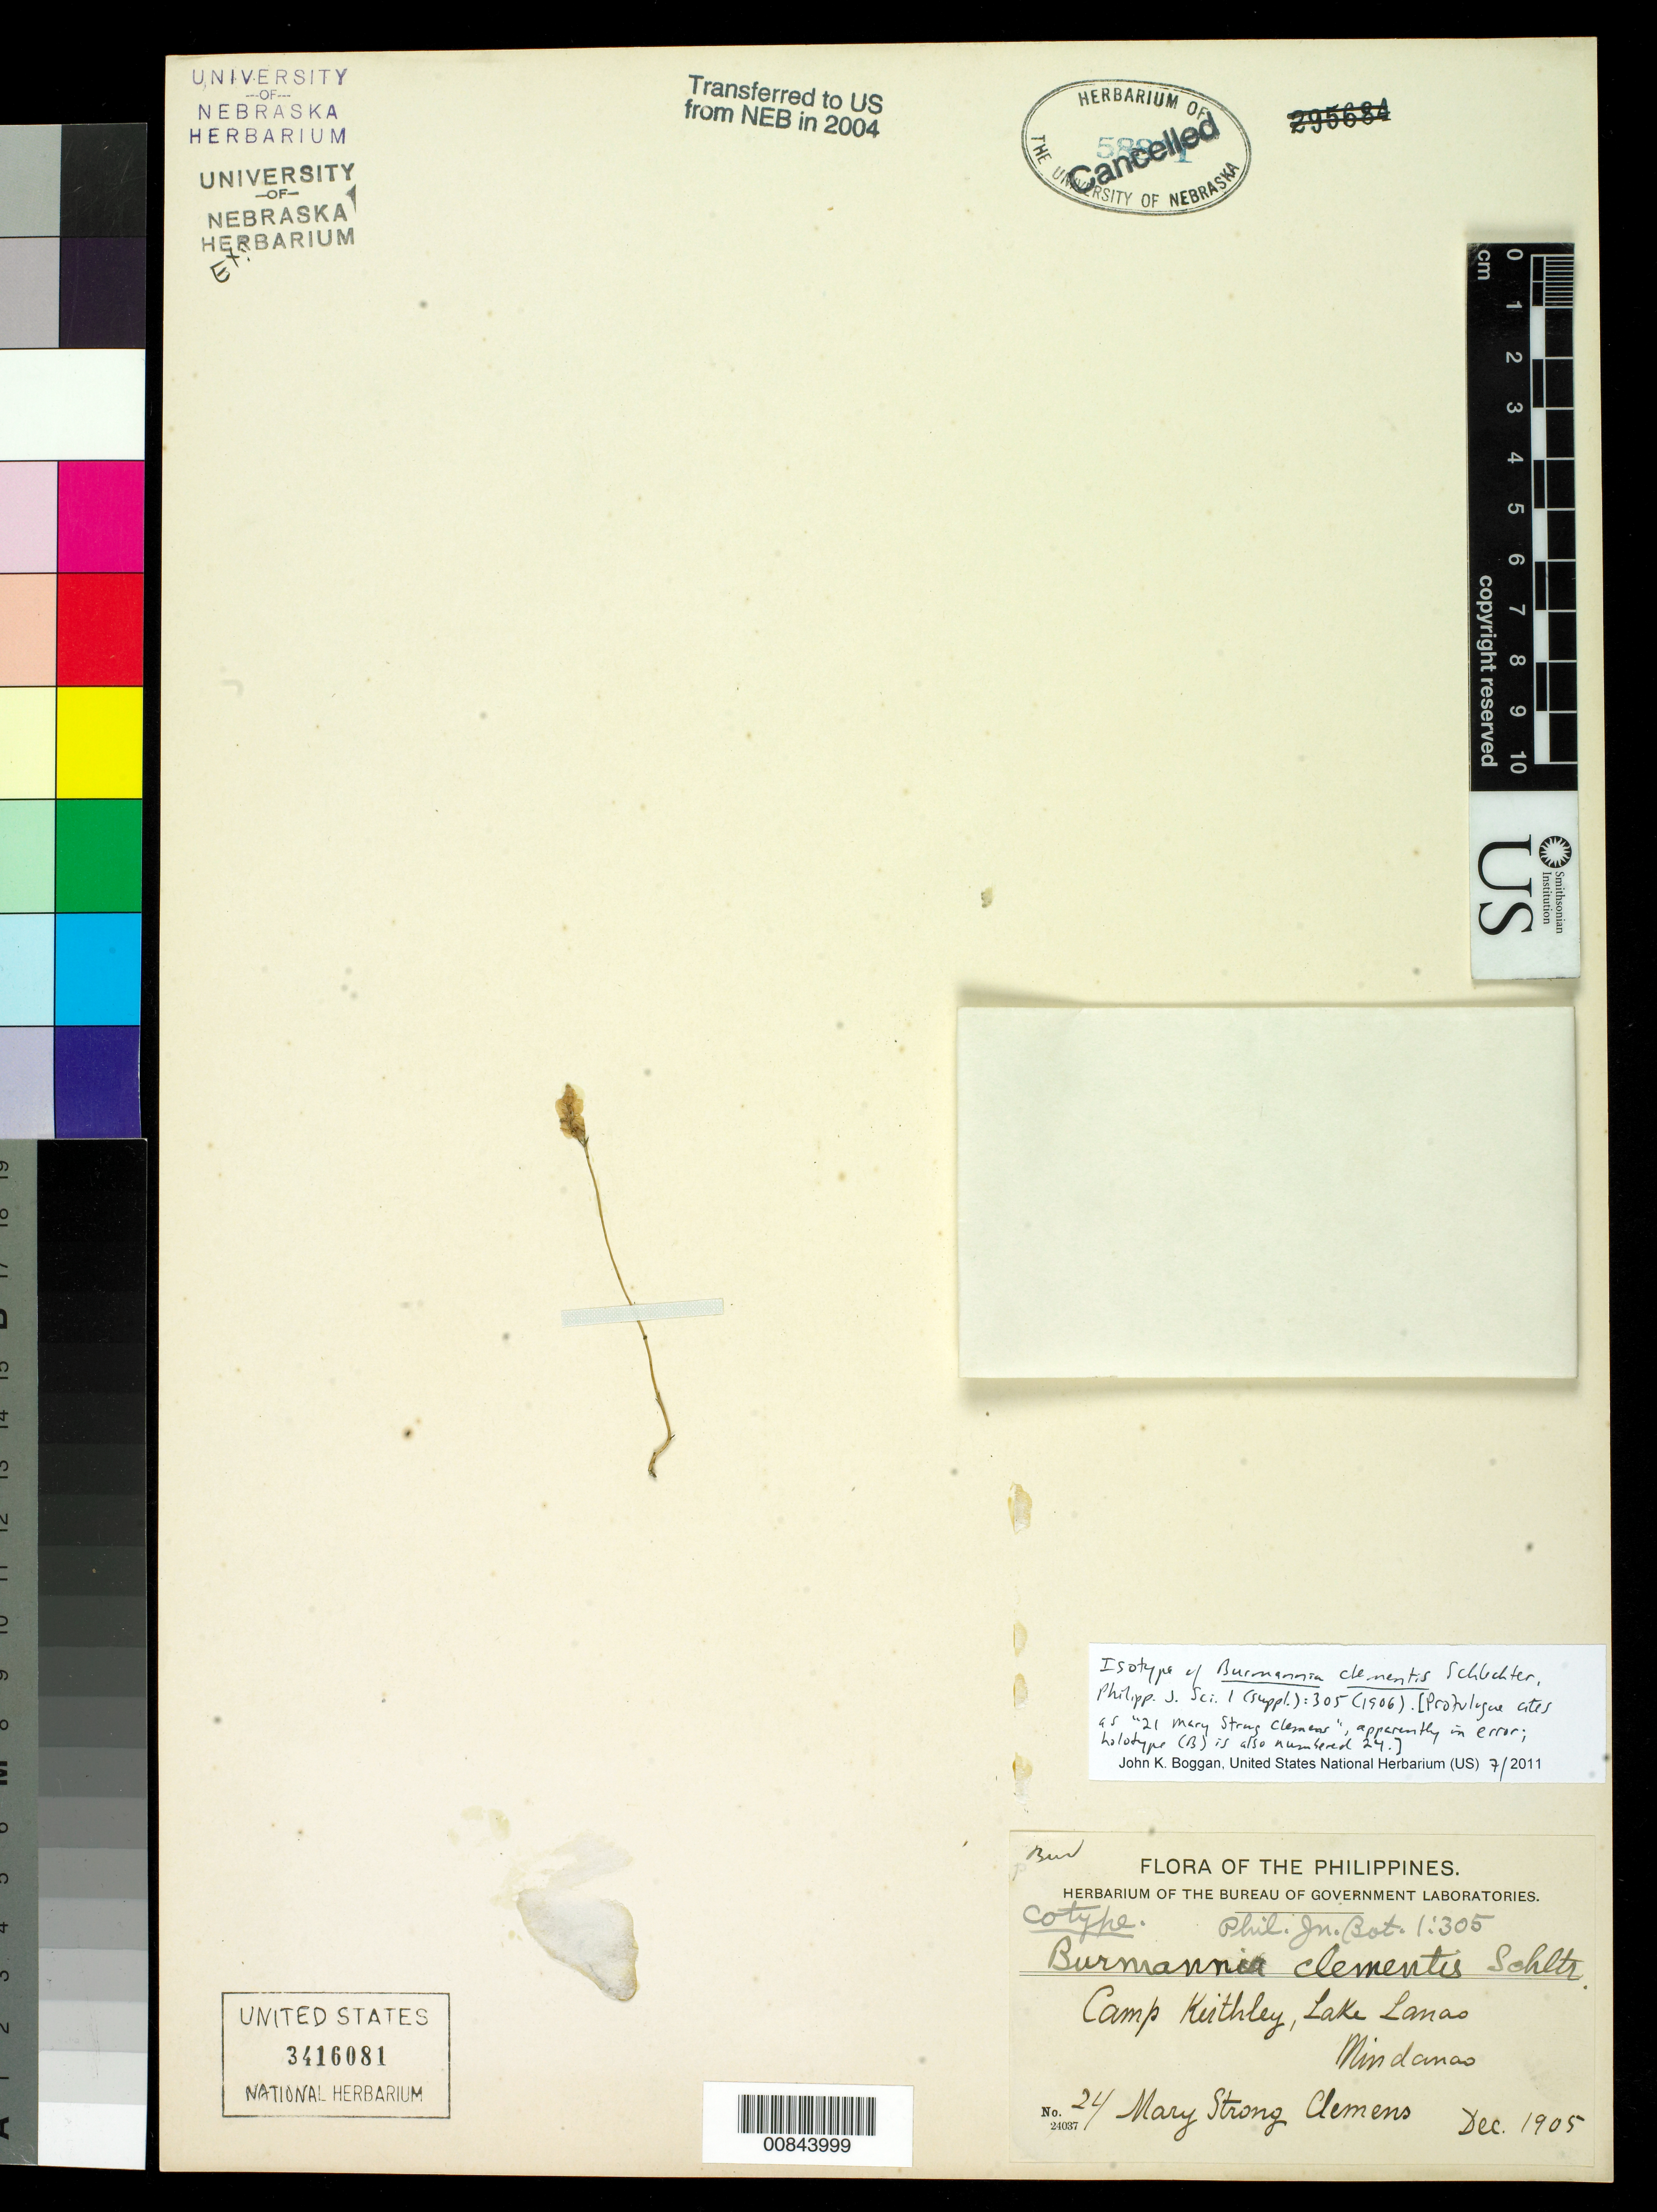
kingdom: Plantae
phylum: Tracheophyta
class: Liliopsida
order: Dioscoreales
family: Burmanniaceae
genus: Burmannia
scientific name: Burmannia clementis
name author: Schltr.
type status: Isotype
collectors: M. S. Clemens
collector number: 24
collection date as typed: Dec 1905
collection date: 1905-12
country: Philippines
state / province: Muslim Mindanao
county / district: Lanao del Sur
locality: Camp Keithley, Lake Lanao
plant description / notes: Protologue (mis?) cites collection number as "21" but holotype at B is numbered 24.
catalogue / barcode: US 3416081